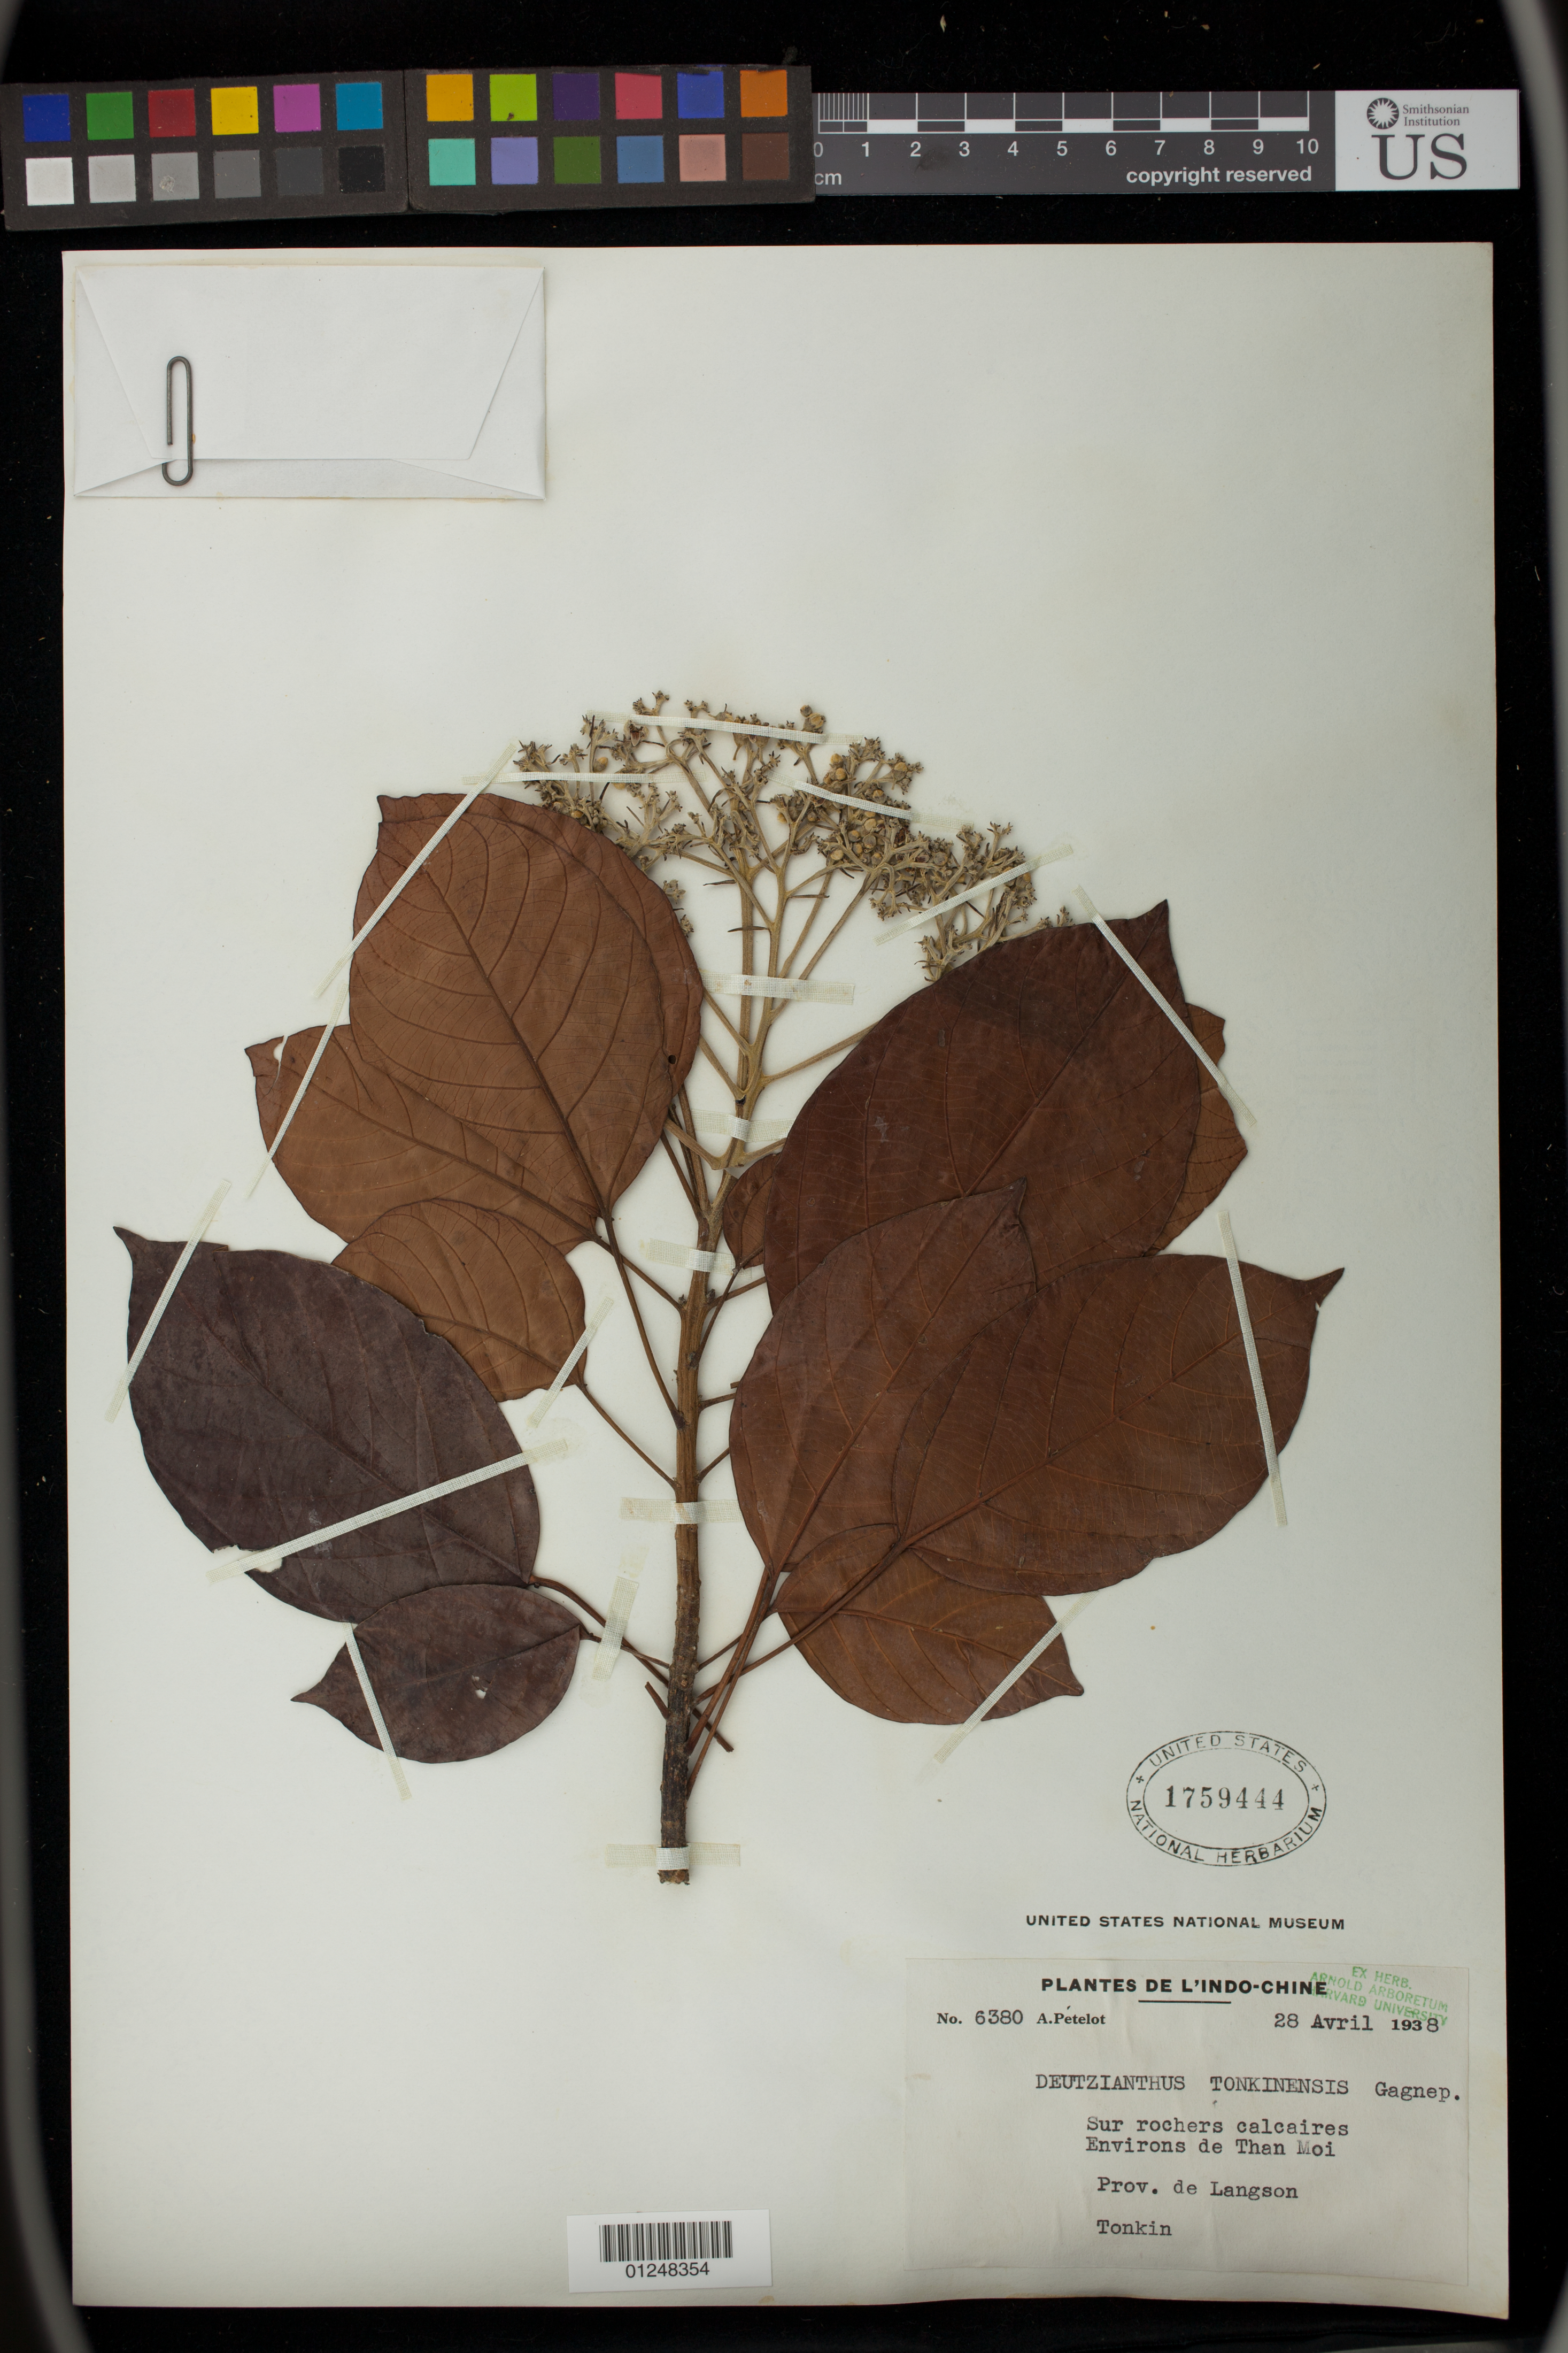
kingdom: Plantae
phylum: Tracheophyta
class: Magnoliopsida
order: Malpighiales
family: Euphorbiaceae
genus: Deutzianthus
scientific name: Deutzianthus tonkinensis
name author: Gagnep.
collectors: A. Petelot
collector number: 6380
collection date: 1938-04-28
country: Vietnam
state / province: Prov. de Langson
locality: Tonkin. Environs de Than Moi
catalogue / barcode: US 1759444